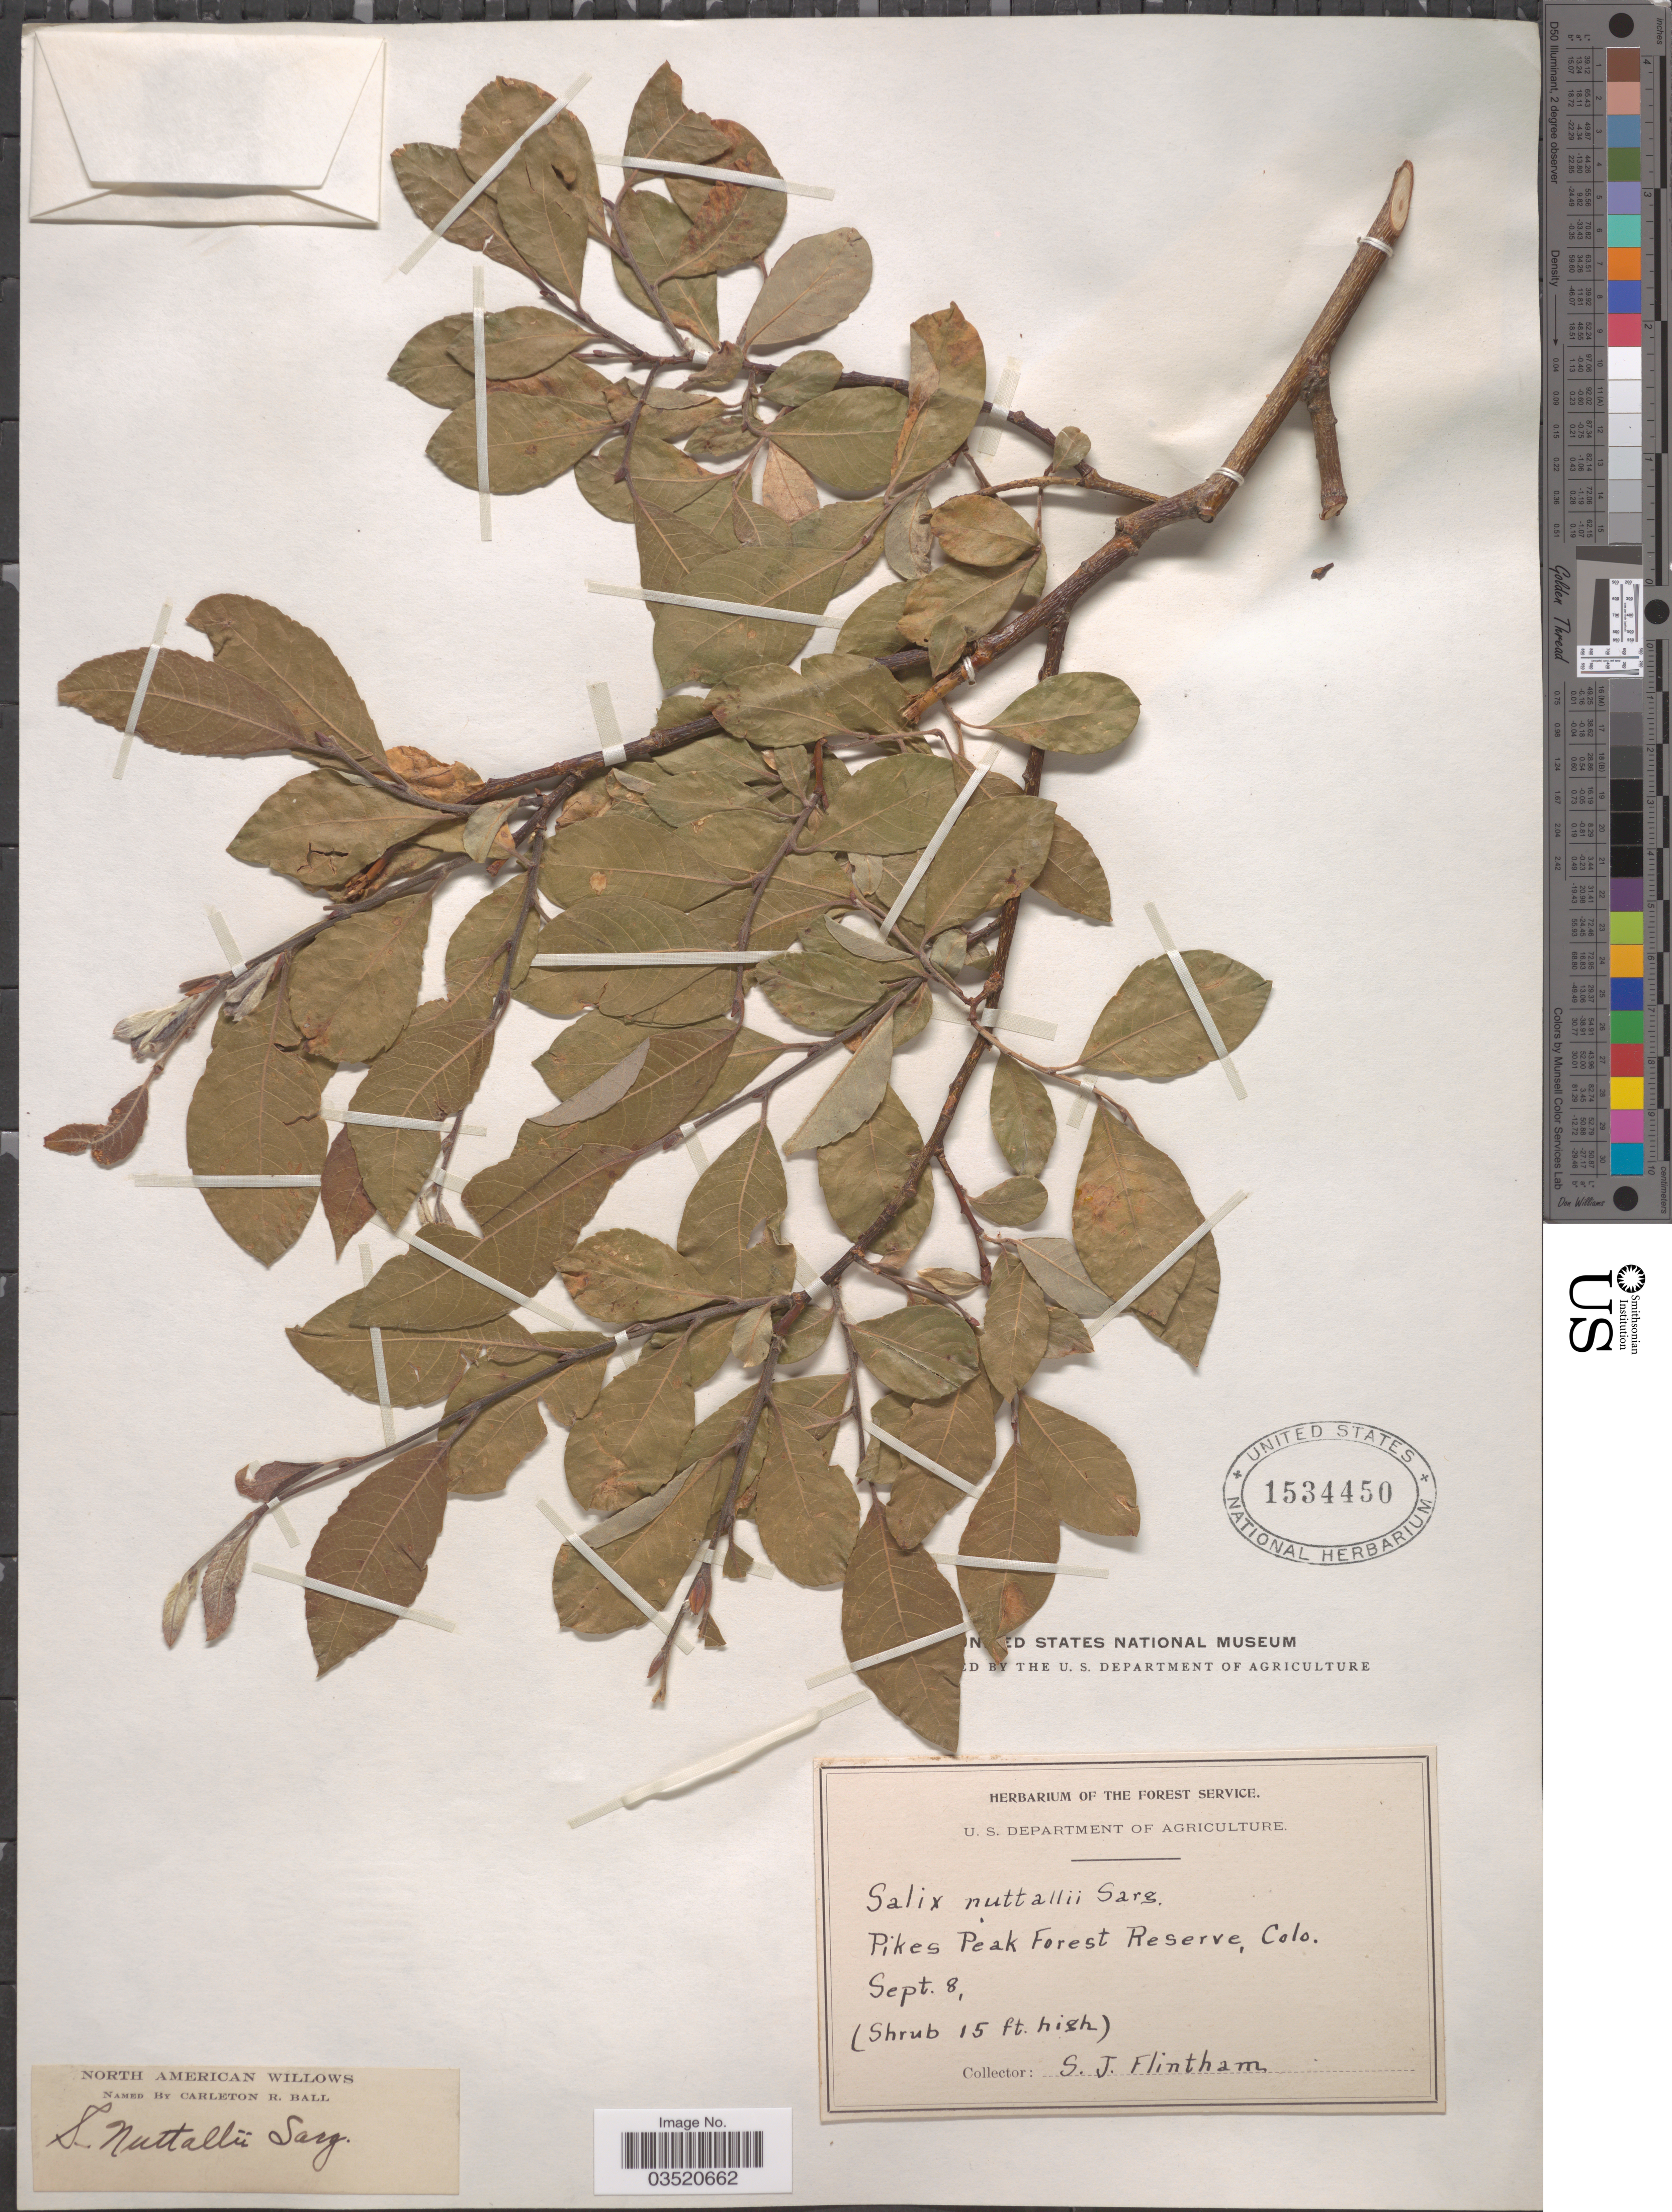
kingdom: Plantae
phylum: Tracheophyta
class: Magnoliopsida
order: Malpighiales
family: Salicaceae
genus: Salix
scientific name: Salix scouleriana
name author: Barratt ex Hook.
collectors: S. Flintham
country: United States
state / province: Colorado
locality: Pikes Peak Forest Reserve.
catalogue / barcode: US 1534450